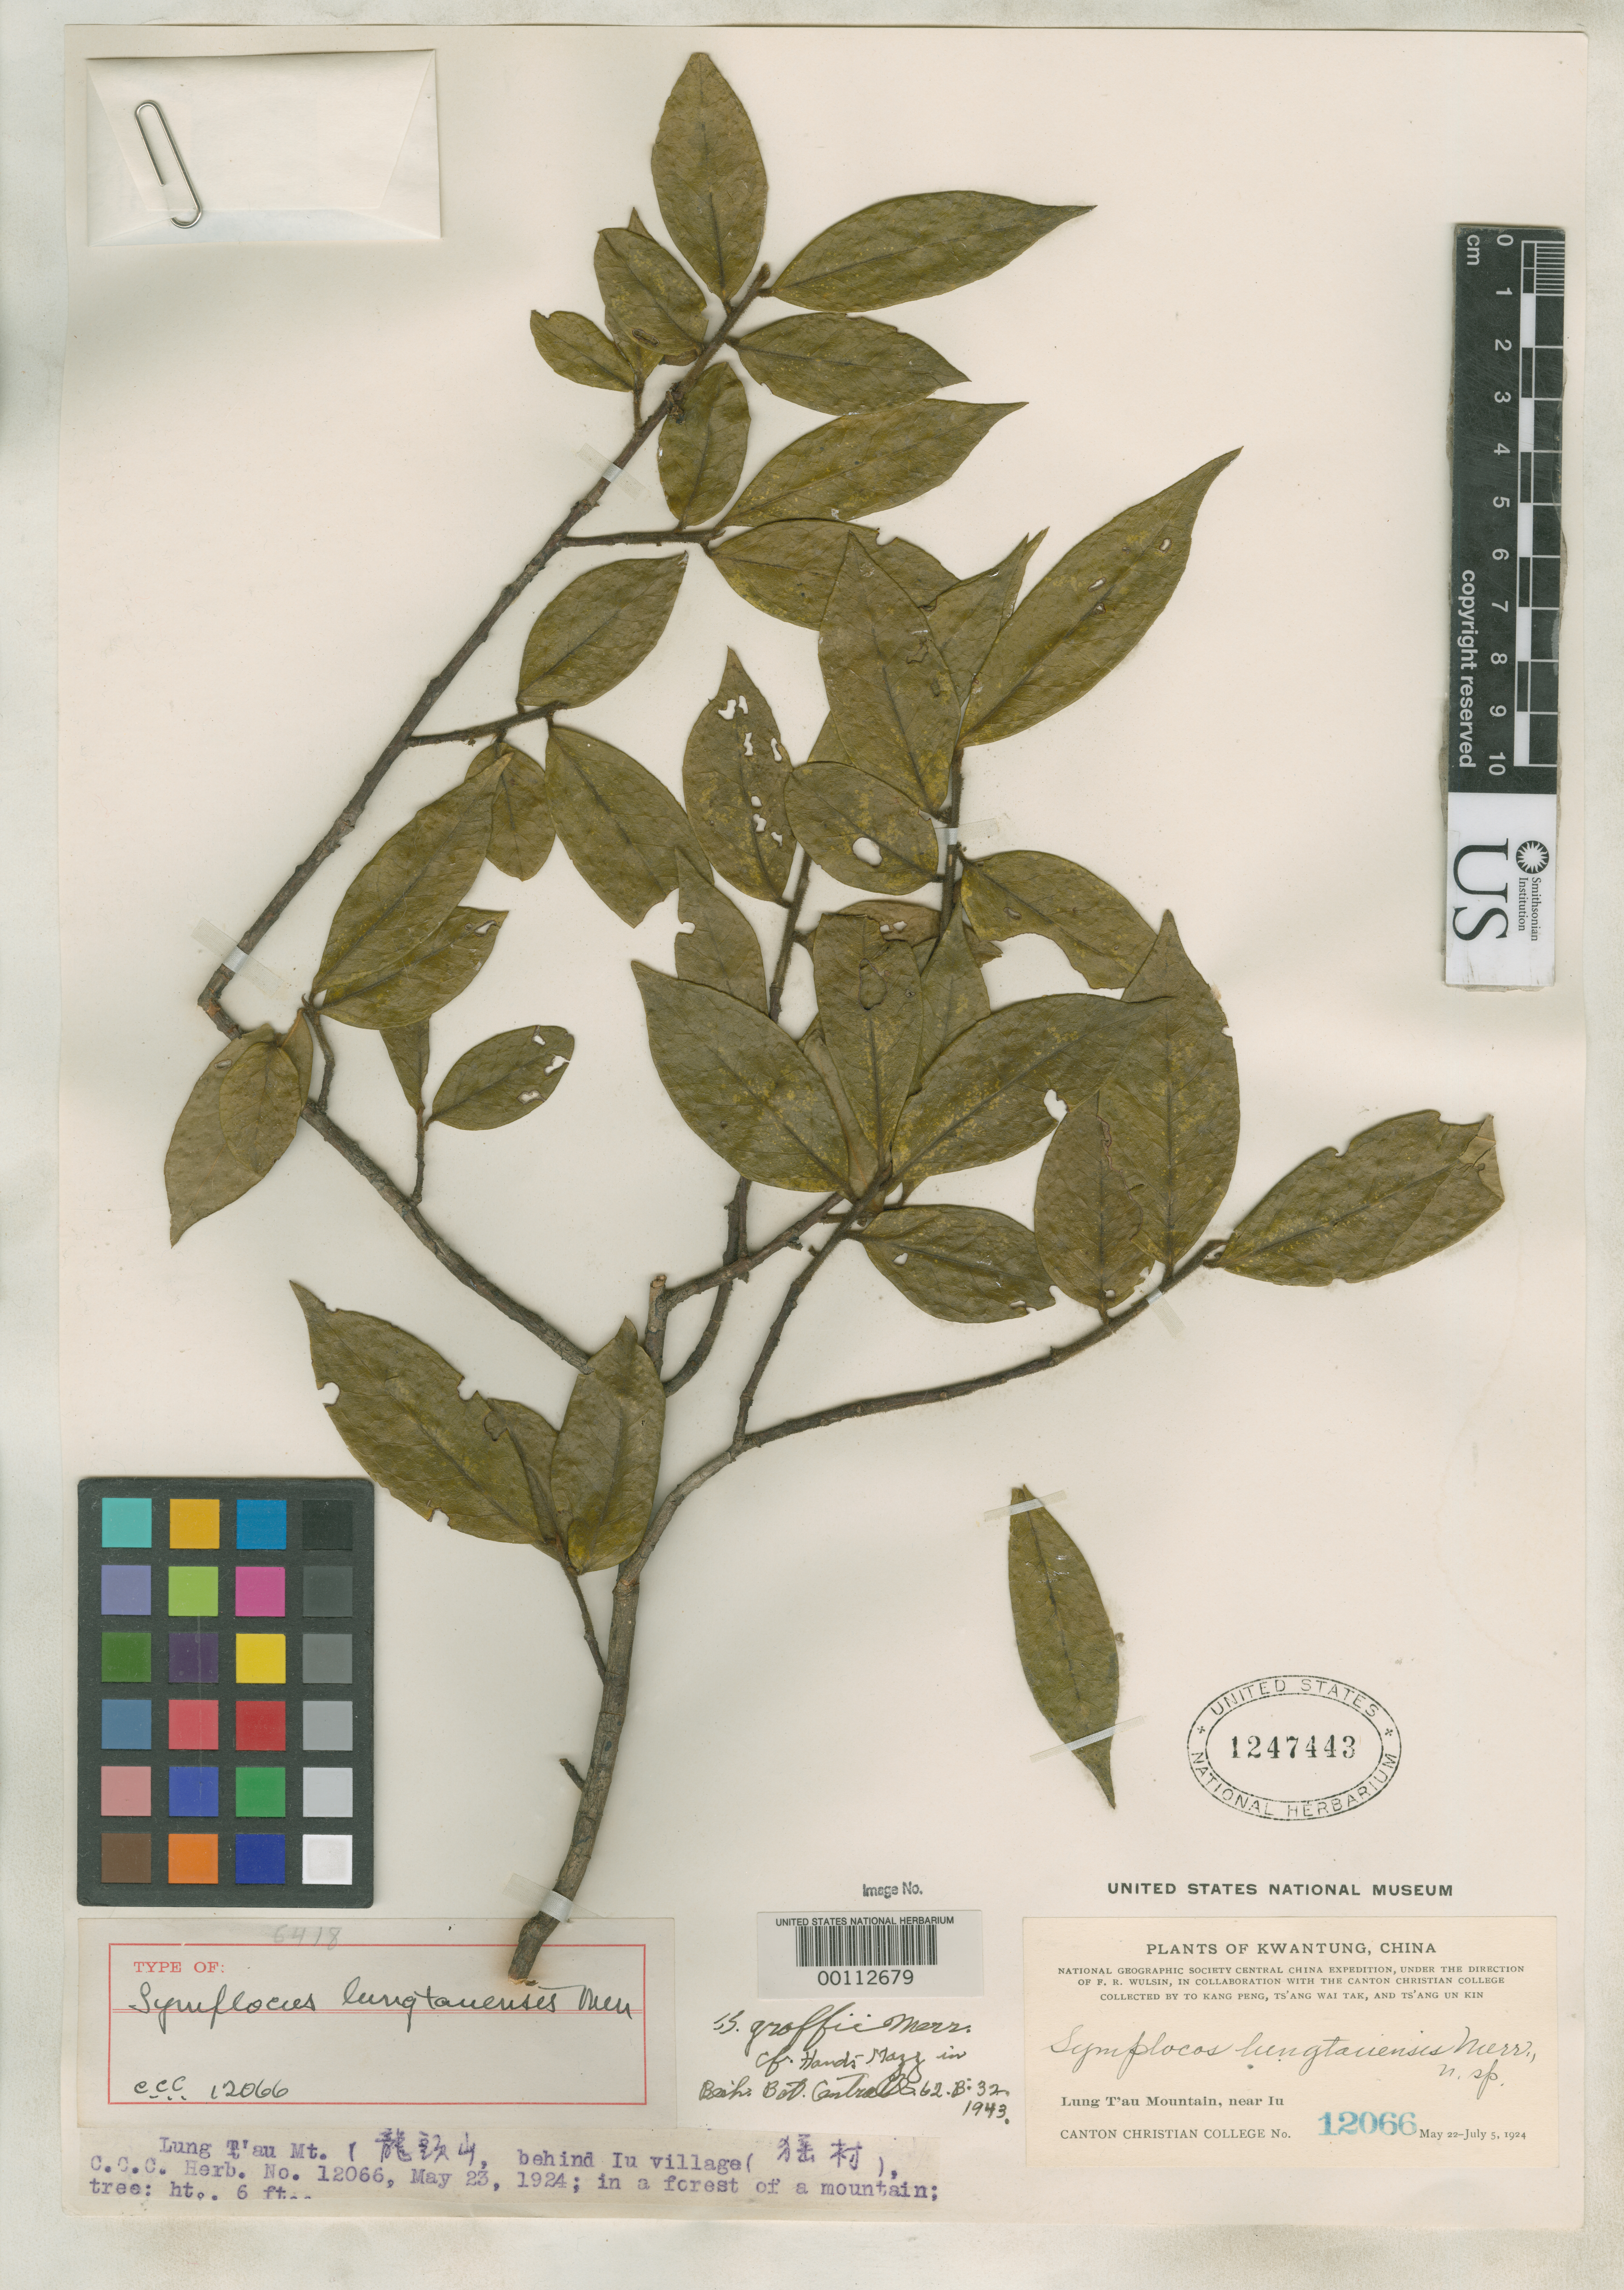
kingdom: Plantae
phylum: Tracheophyta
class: Magnoliopsida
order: Ericales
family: Symplocaceae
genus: Symplocos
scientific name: Symplocos lungtauensis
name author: Merr.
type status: Holotype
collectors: Kang Peng To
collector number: C.C.C. 12066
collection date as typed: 23 May 1924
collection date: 1924-05-23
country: China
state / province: Guangdong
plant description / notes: Introduction (p. 3) indicates holotypes at US: "The study set of these collections is deposited in the Herbarium of the University of California, but the actual types of those species based on the Wulsin Expedition collections are in the United States National Herbarium."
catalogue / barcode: US 1247443